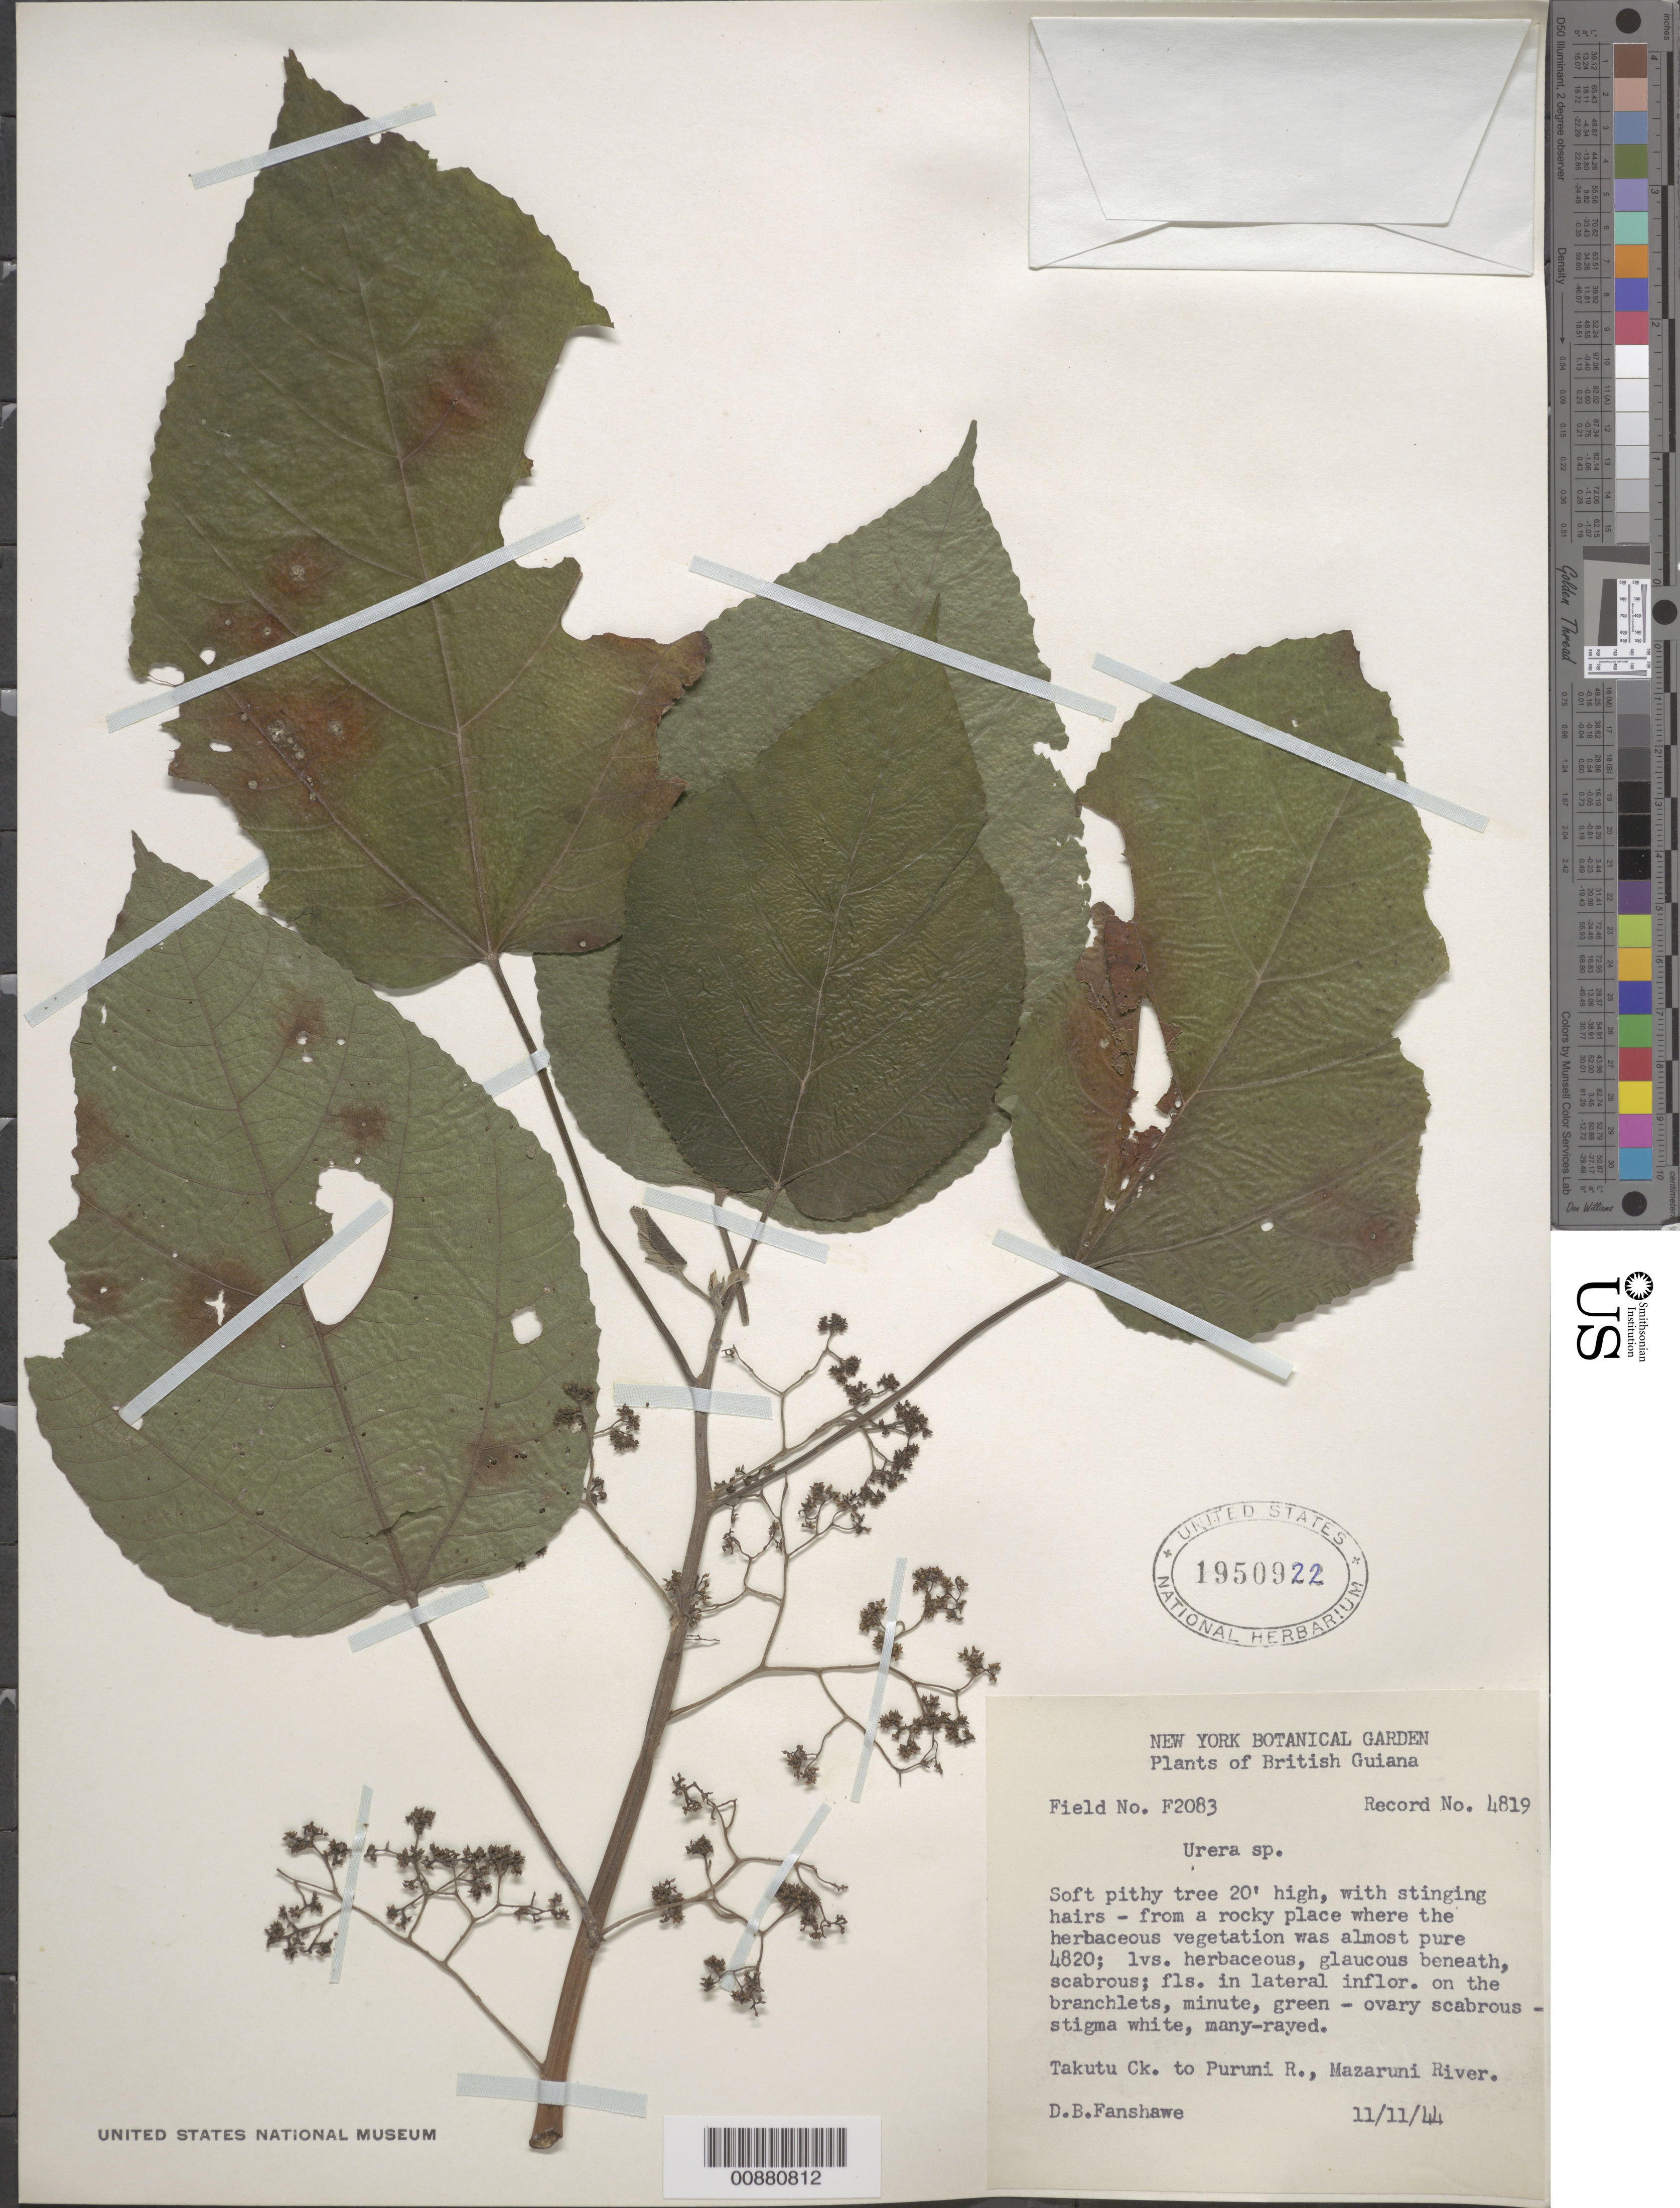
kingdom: Plantae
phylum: Tracheophyta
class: Magnoliopsida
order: Rosales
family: Urticaceae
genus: Urera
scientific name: Urera sp.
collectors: D. B. Fanshawe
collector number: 4819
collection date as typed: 11-Nov-44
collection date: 1944-11-11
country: Guyana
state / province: U. Takutu-U. Essequibo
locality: Takutu Creek to Puruni River, Mazaruni River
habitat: Rocky place with herbaceous vegetation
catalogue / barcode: US 1950022